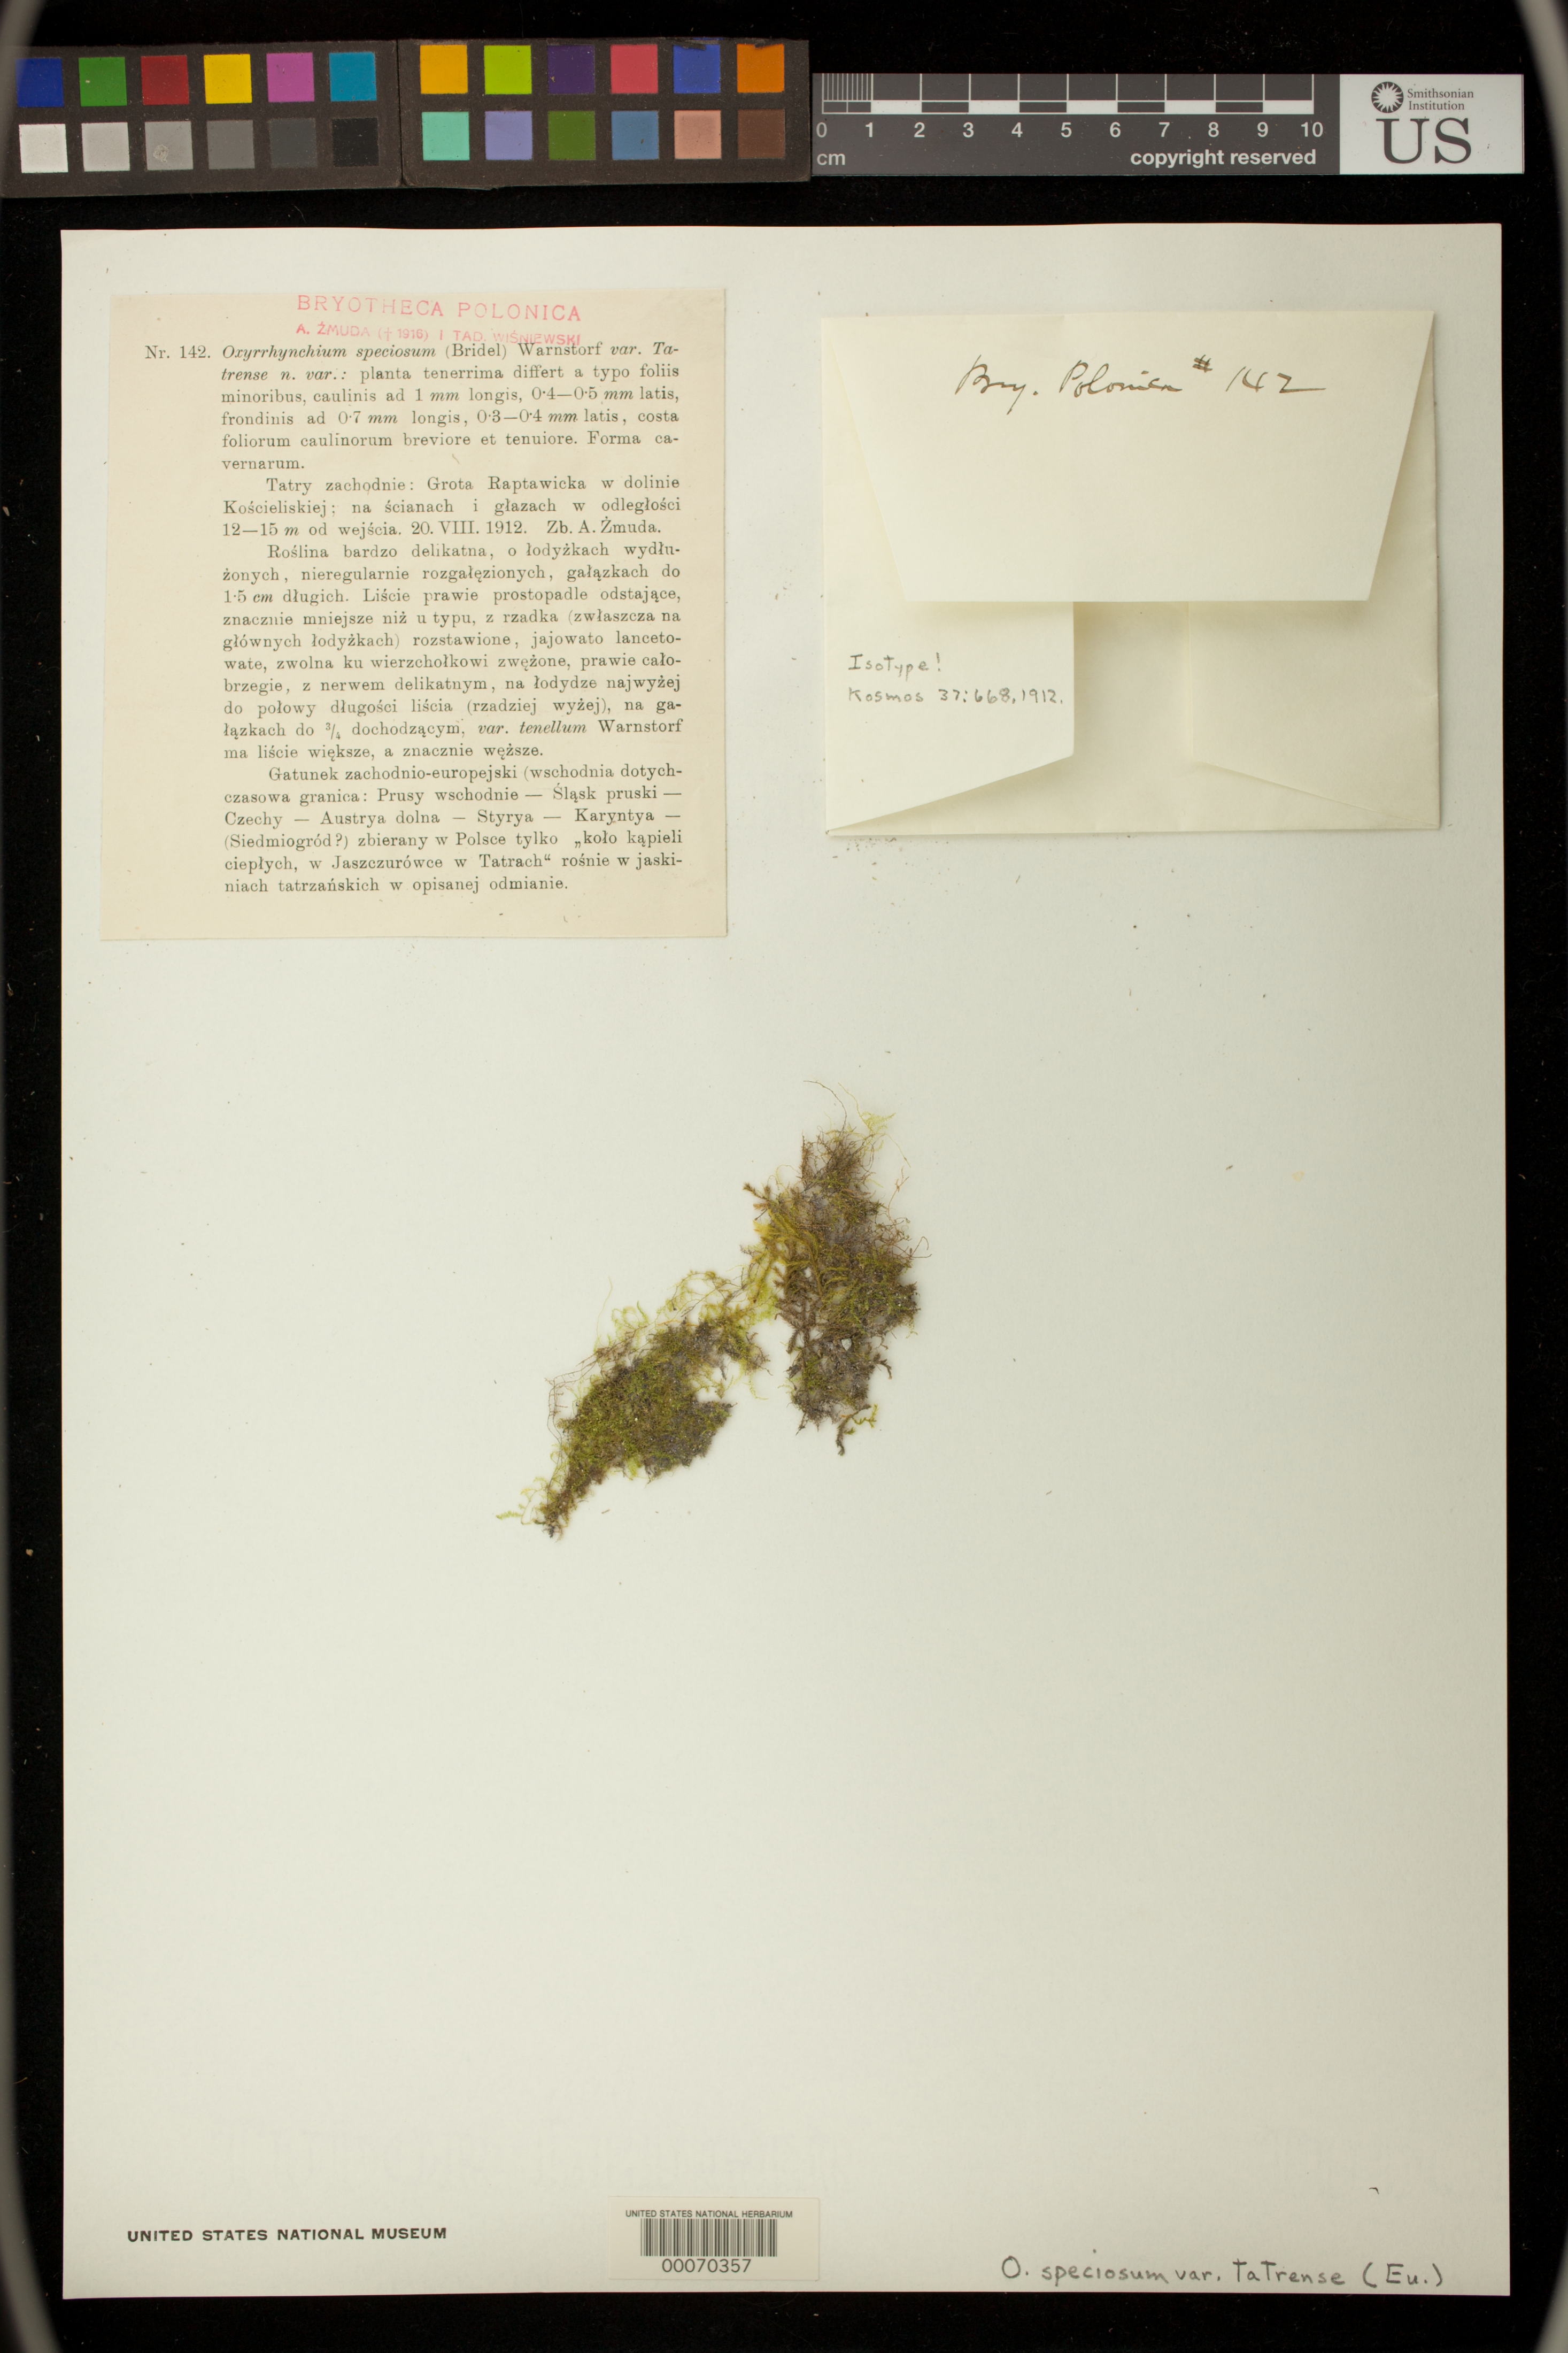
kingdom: Plantae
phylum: Bryophyta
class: Bryopsida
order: Hypnales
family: Brachytheciaceae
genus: Oxyrrhynchium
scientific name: Oxyrrhynchium speciosum var. tatrense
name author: Zmuda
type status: Isotype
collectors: H. Zmuda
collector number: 142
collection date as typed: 20 Aug 1912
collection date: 1912-08-20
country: Poland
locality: Grota Raptawicka w Dolinie Koscieliskiej [Raptawicka Cave in Koscieliskiej Valley?].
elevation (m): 12